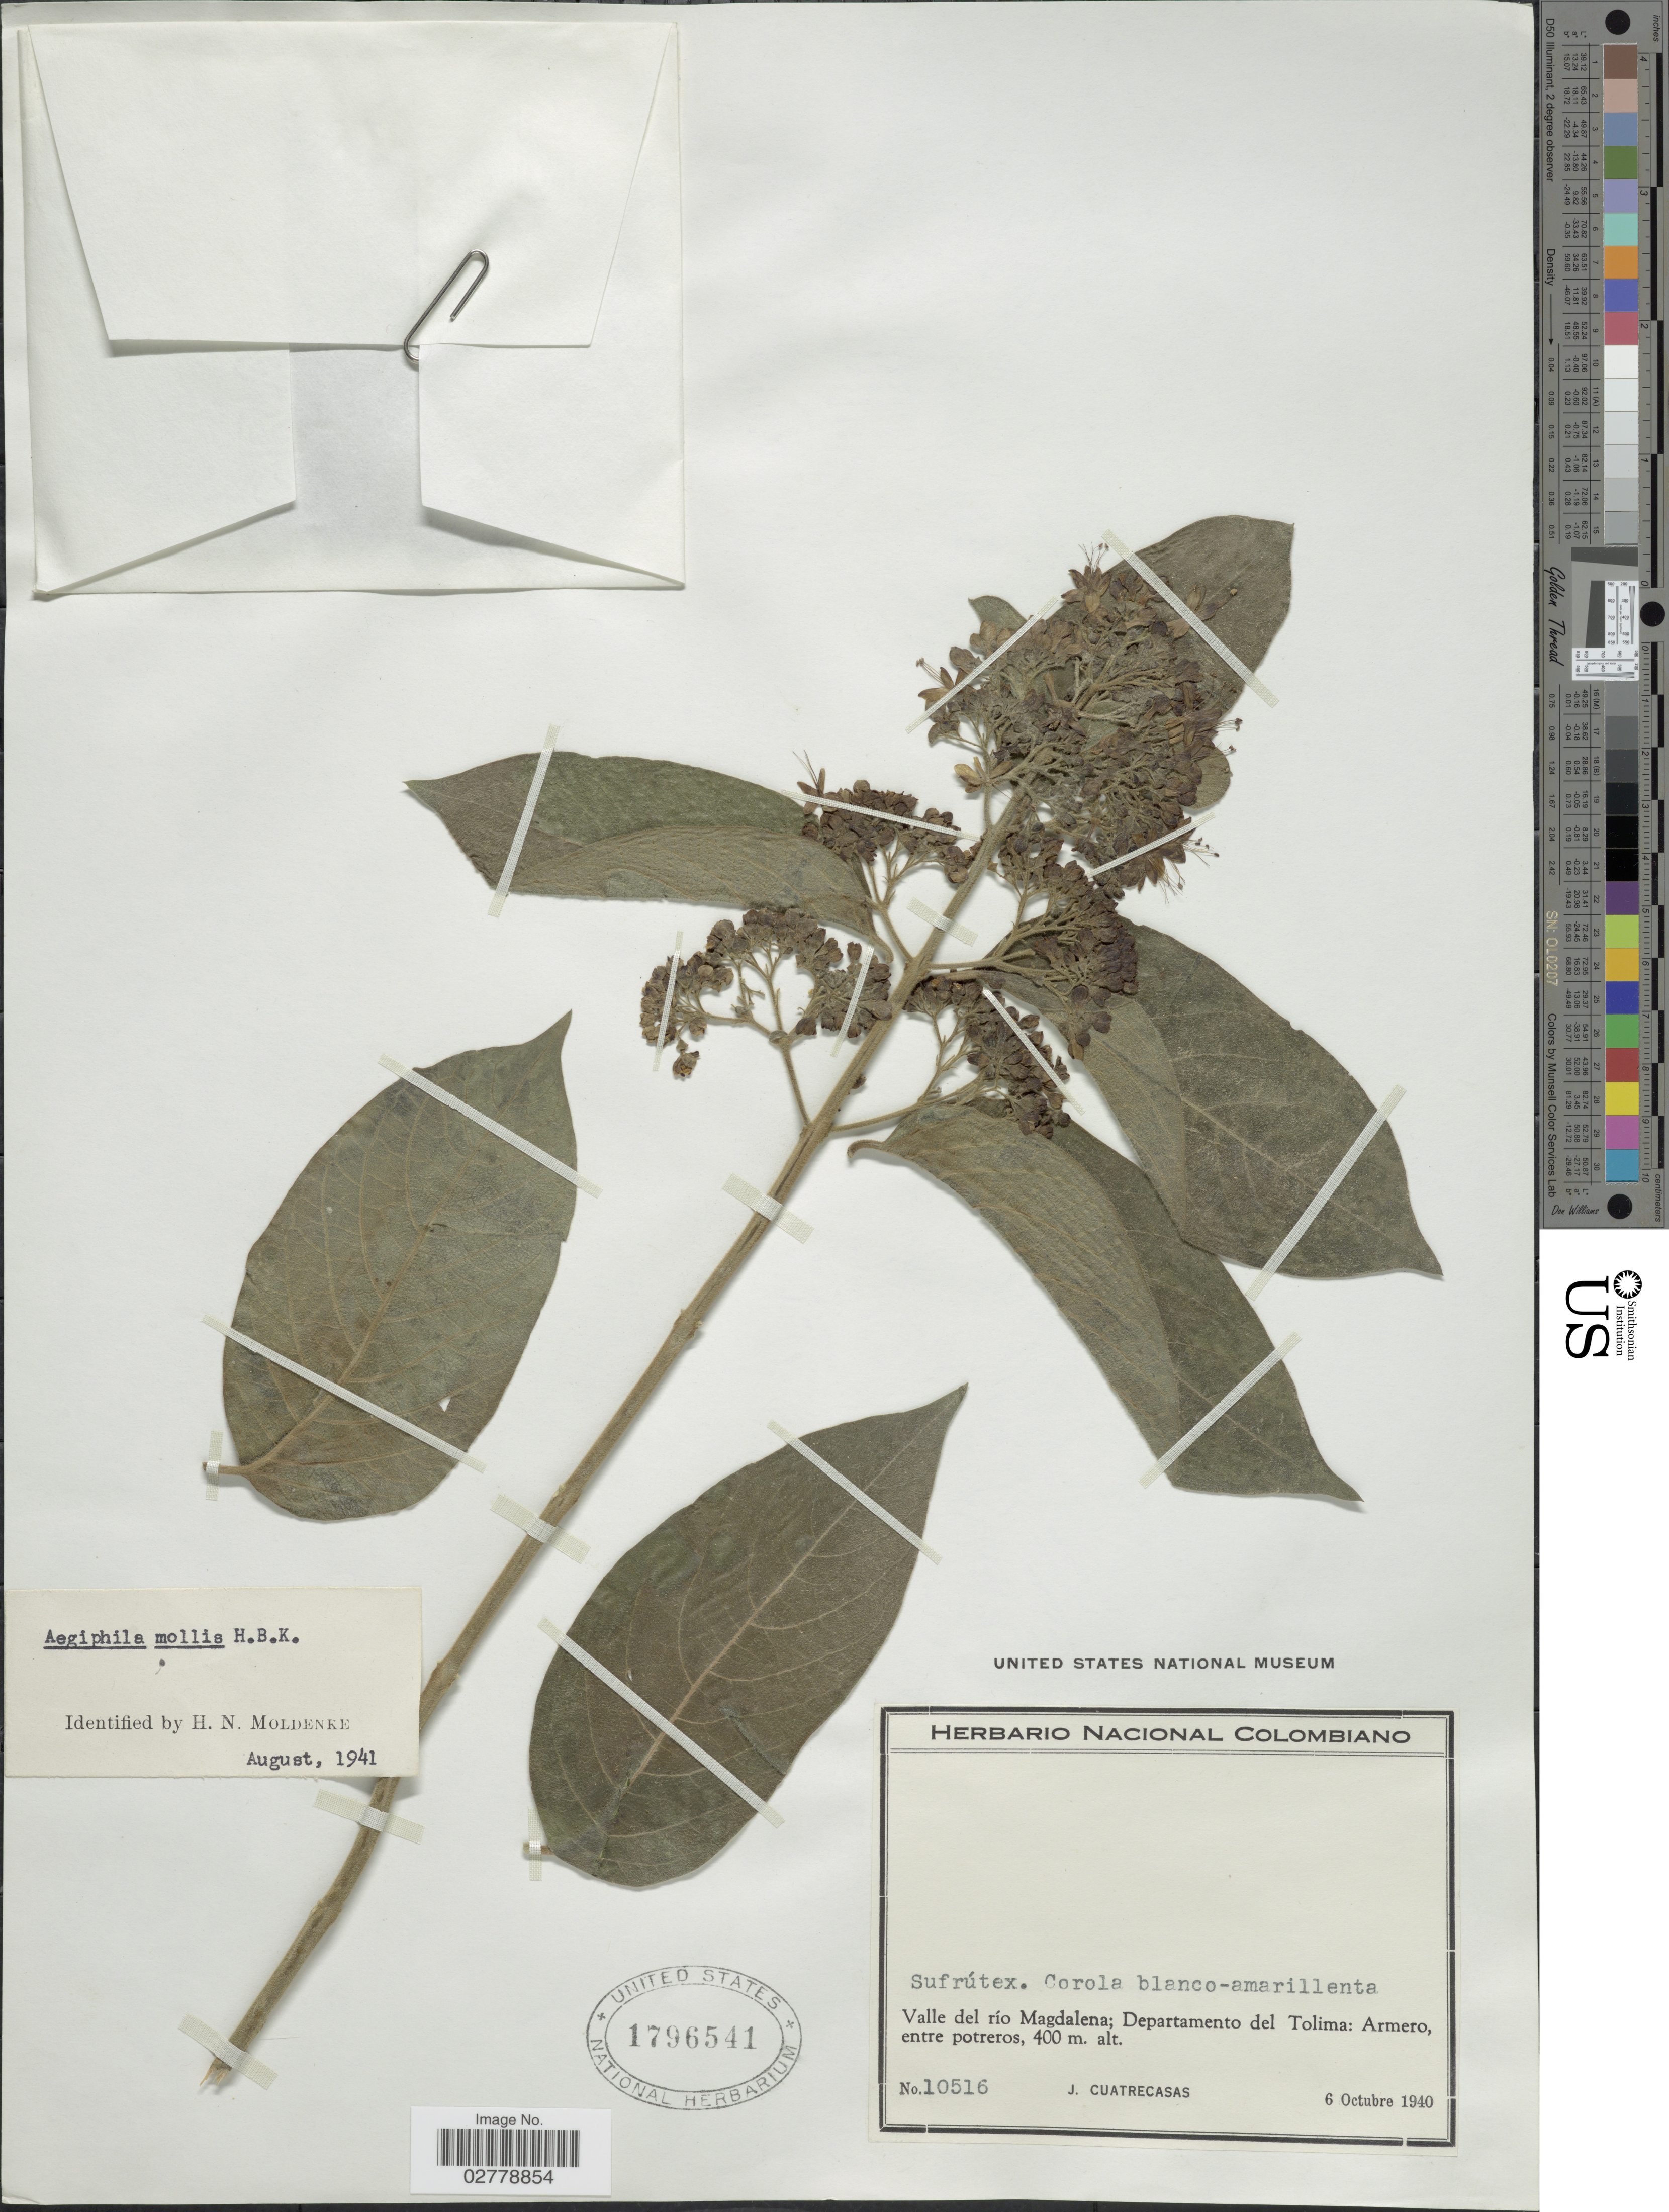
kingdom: Plantae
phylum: Tracheophyta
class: Magnoliopsida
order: Lamiales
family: Lamiaceae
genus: Aegiphila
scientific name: Aegiphila mollis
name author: Kunth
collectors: J. Cuatrecasas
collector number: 10516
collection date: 1940-10-06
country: Colombia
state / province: Tolima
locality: Valle del río Magdalena; Departamento del Tolima: Armero, entre potreros.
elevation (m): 400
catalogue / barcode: US 1796541